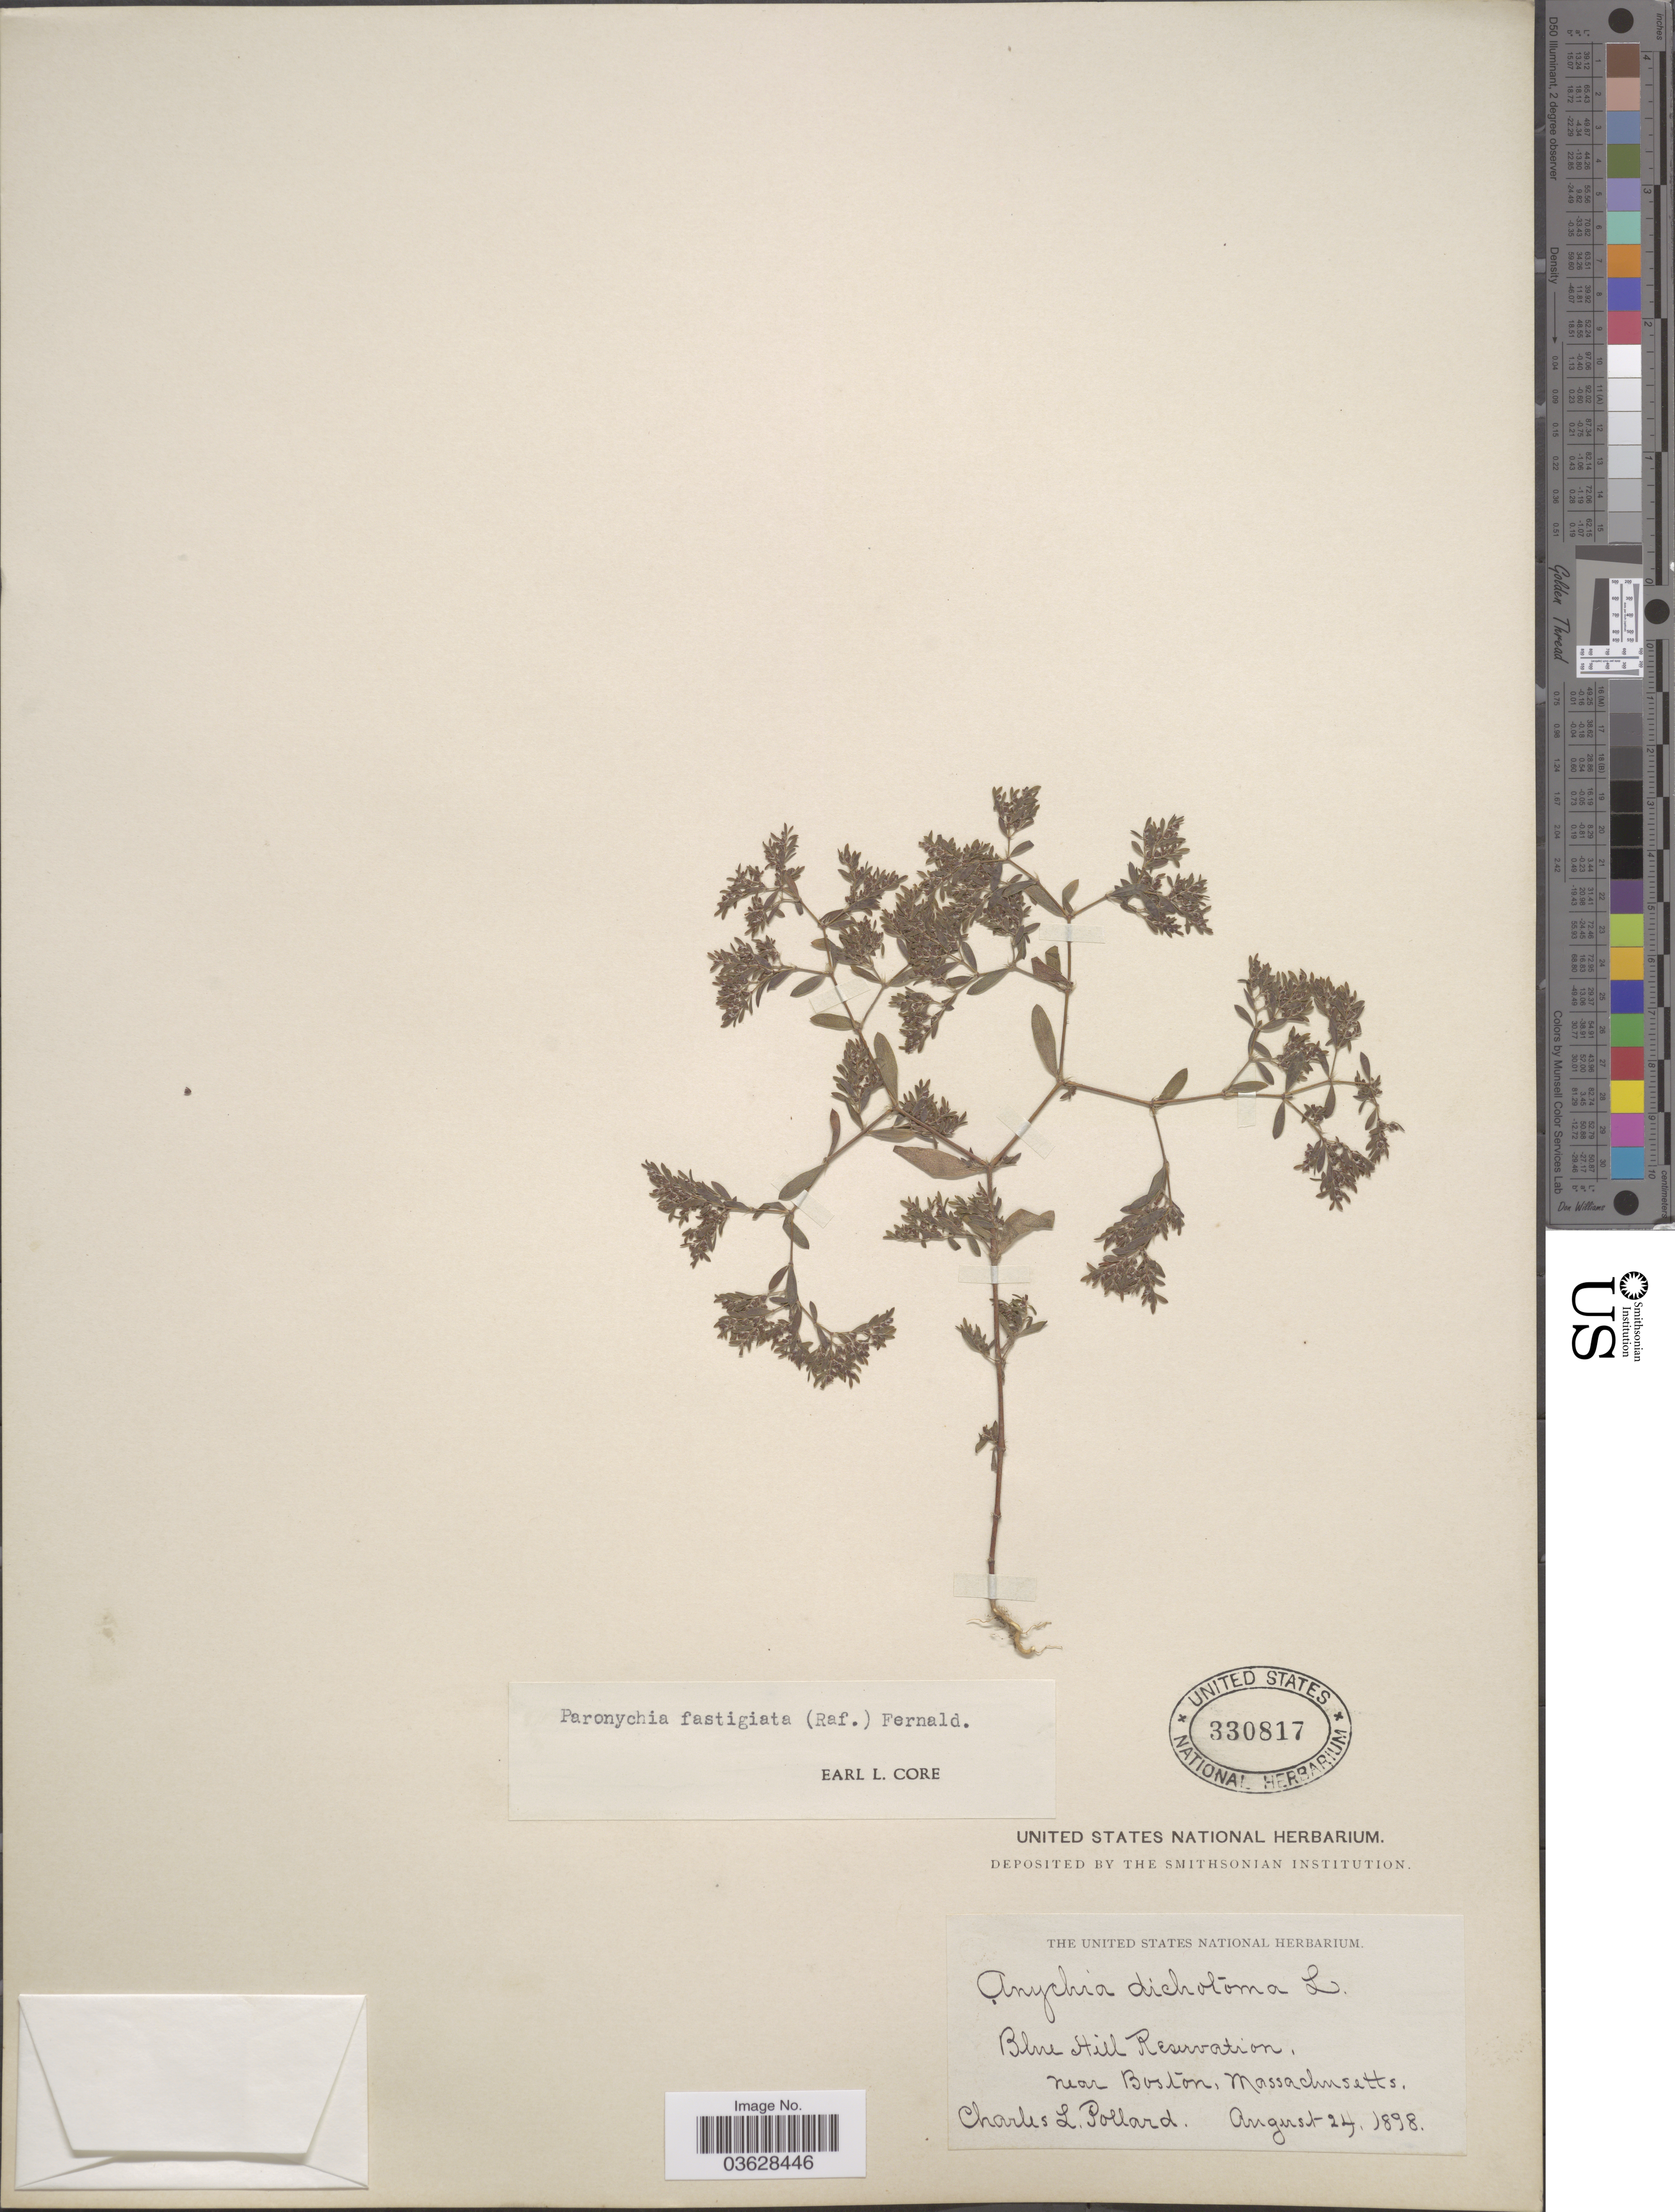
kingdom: Plantae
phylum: Tracheophyta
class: Magnoliopsida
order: Caryophyllales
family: Caryophyllaceae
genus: Paronychia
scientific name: Paronychia fastigiata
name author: (Raf.) Fernald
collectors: C. L. Pollard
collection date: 1898-08-24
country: United States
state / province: Massachusetts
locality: Blue Hill Reservation, near Boston.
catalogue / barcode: US 330817